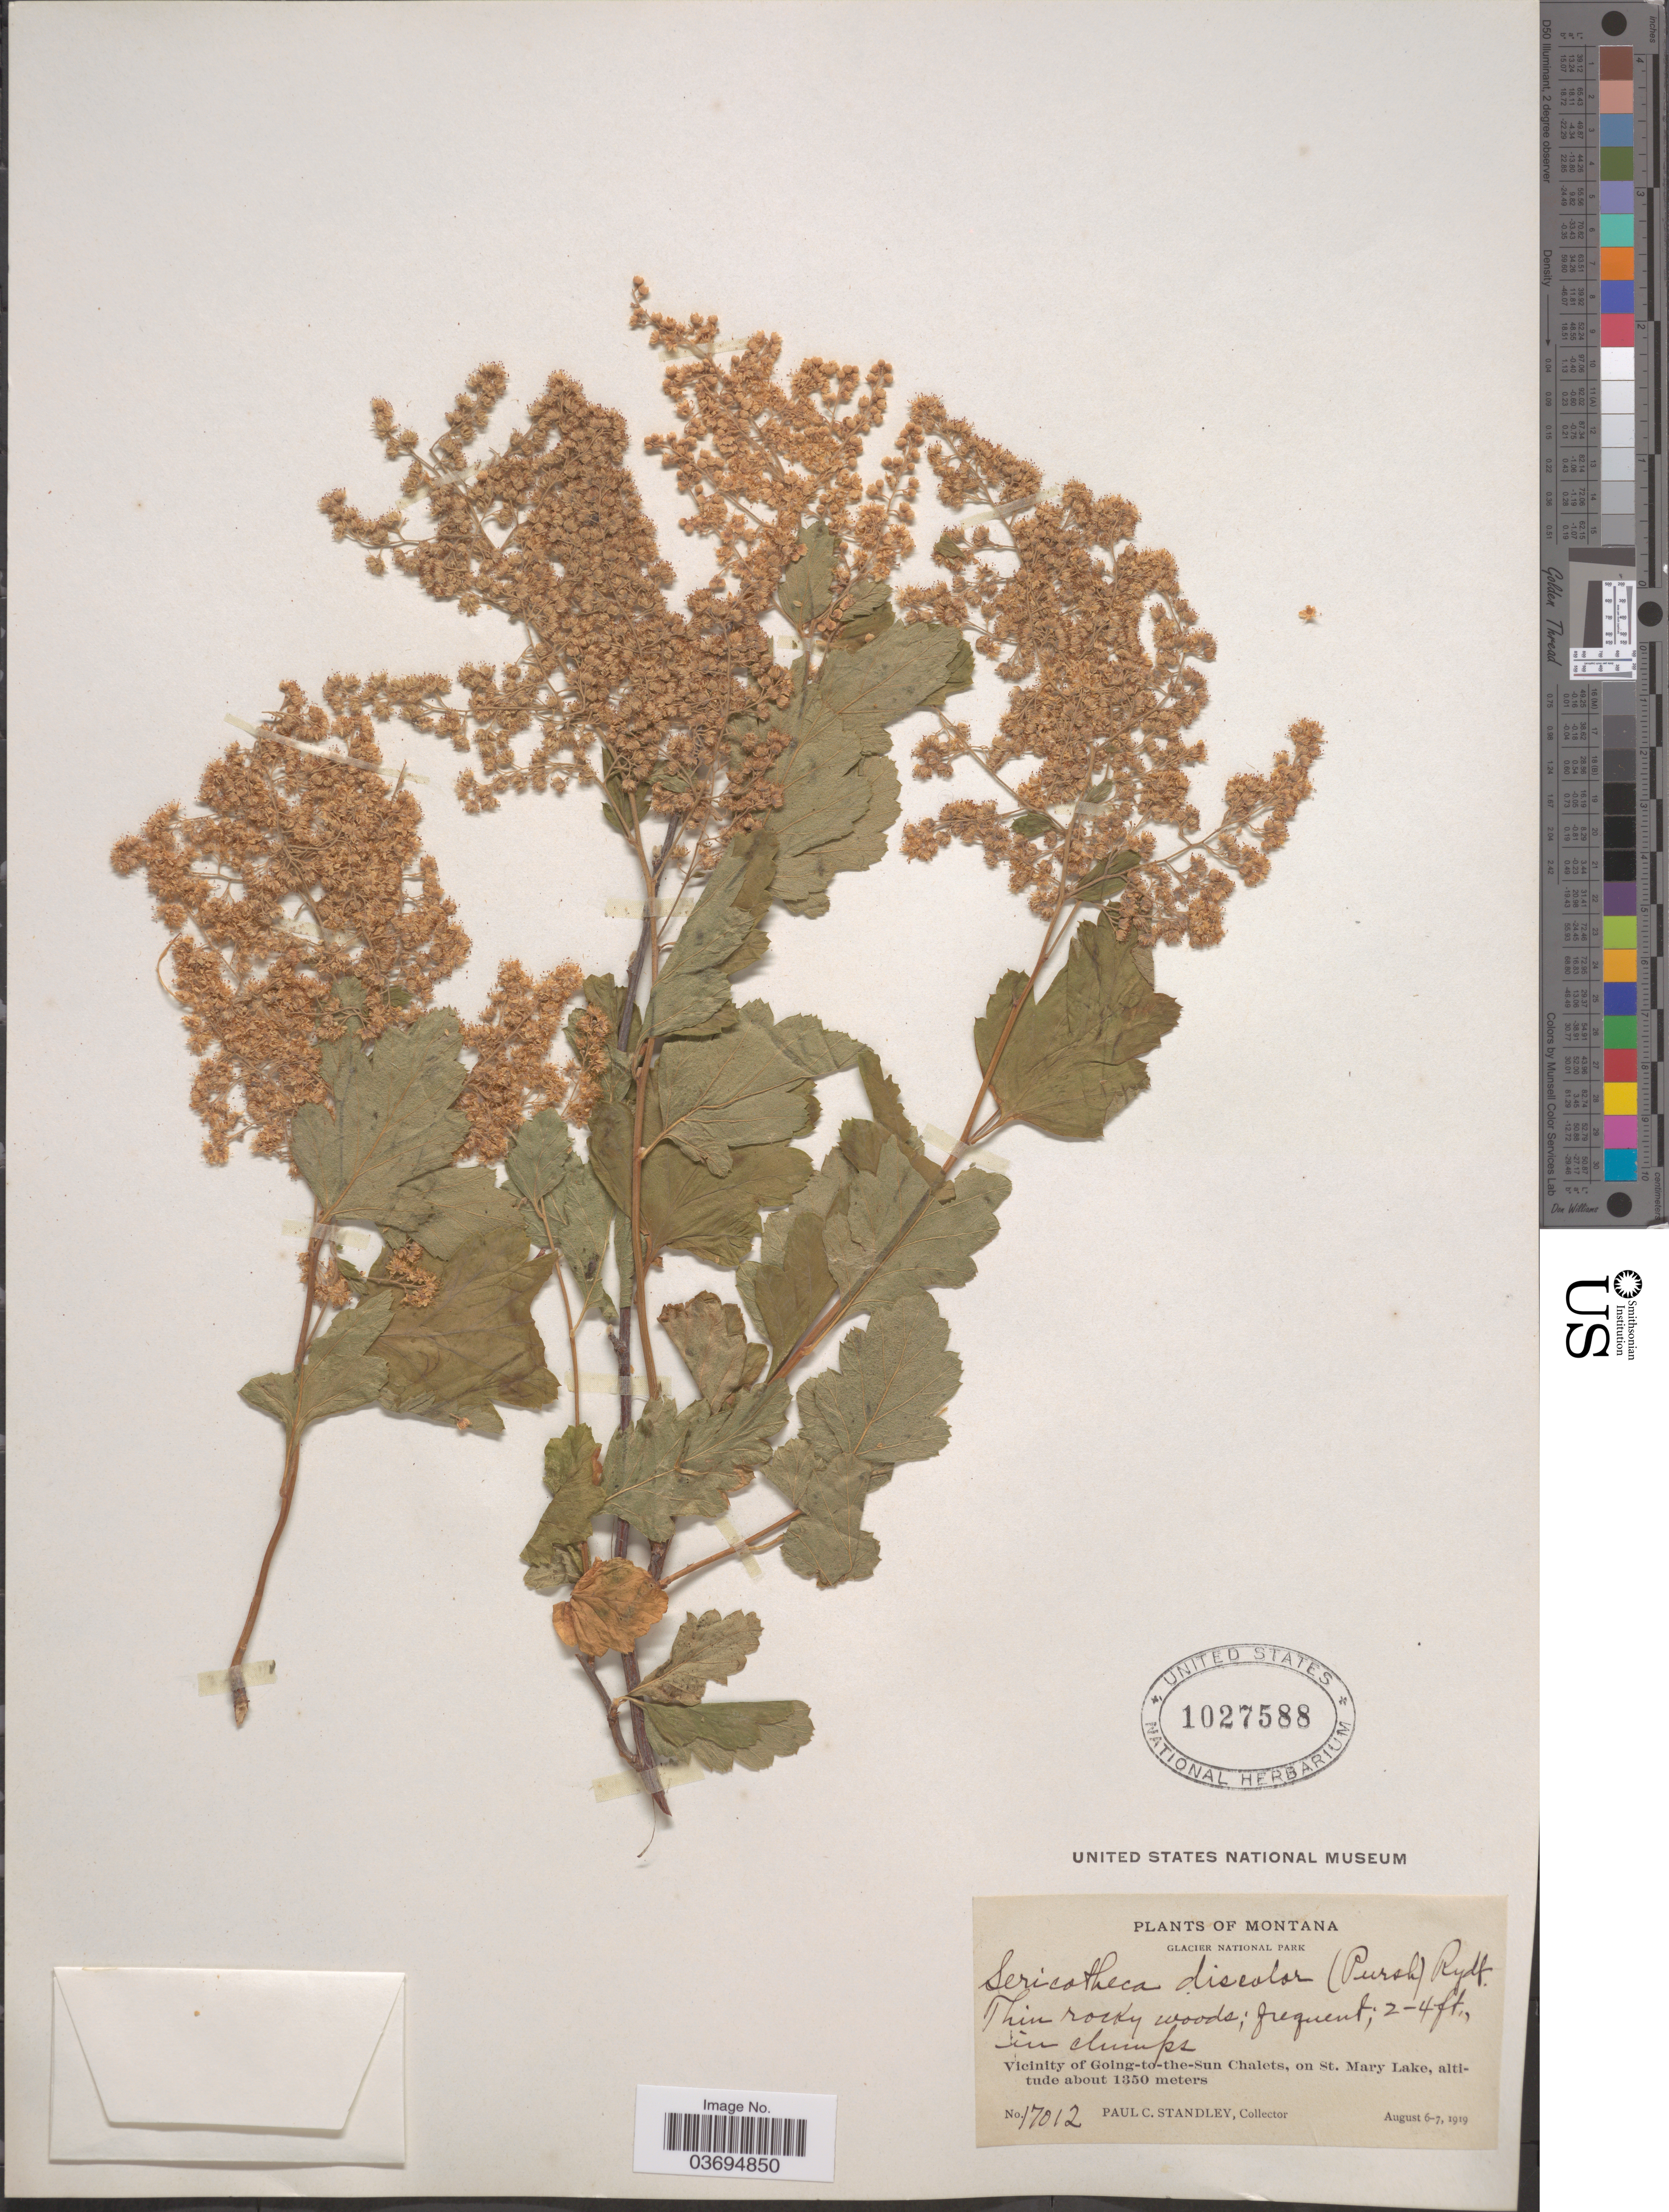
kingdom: Plantae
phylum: Tracheophyta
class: Magnoliopsida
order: Rosales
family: Rosaceae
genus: Holodiscus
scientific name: Holodiscus discolor var. discolor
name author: (Pursh) Maxim.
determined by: Strong, Mark T., (BOT), Smithsonian Institution - National Museum of Natural History (UNITED STATES)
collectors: P. C. Standley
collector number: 17012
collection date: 1919-08-06/1919-08-07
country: United States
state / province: Montana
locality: Glacier National Park. Vicinity of Going-to-the-Sun Chalets, on St. Mary Lake.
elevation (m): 1350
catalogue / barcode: US 1027588